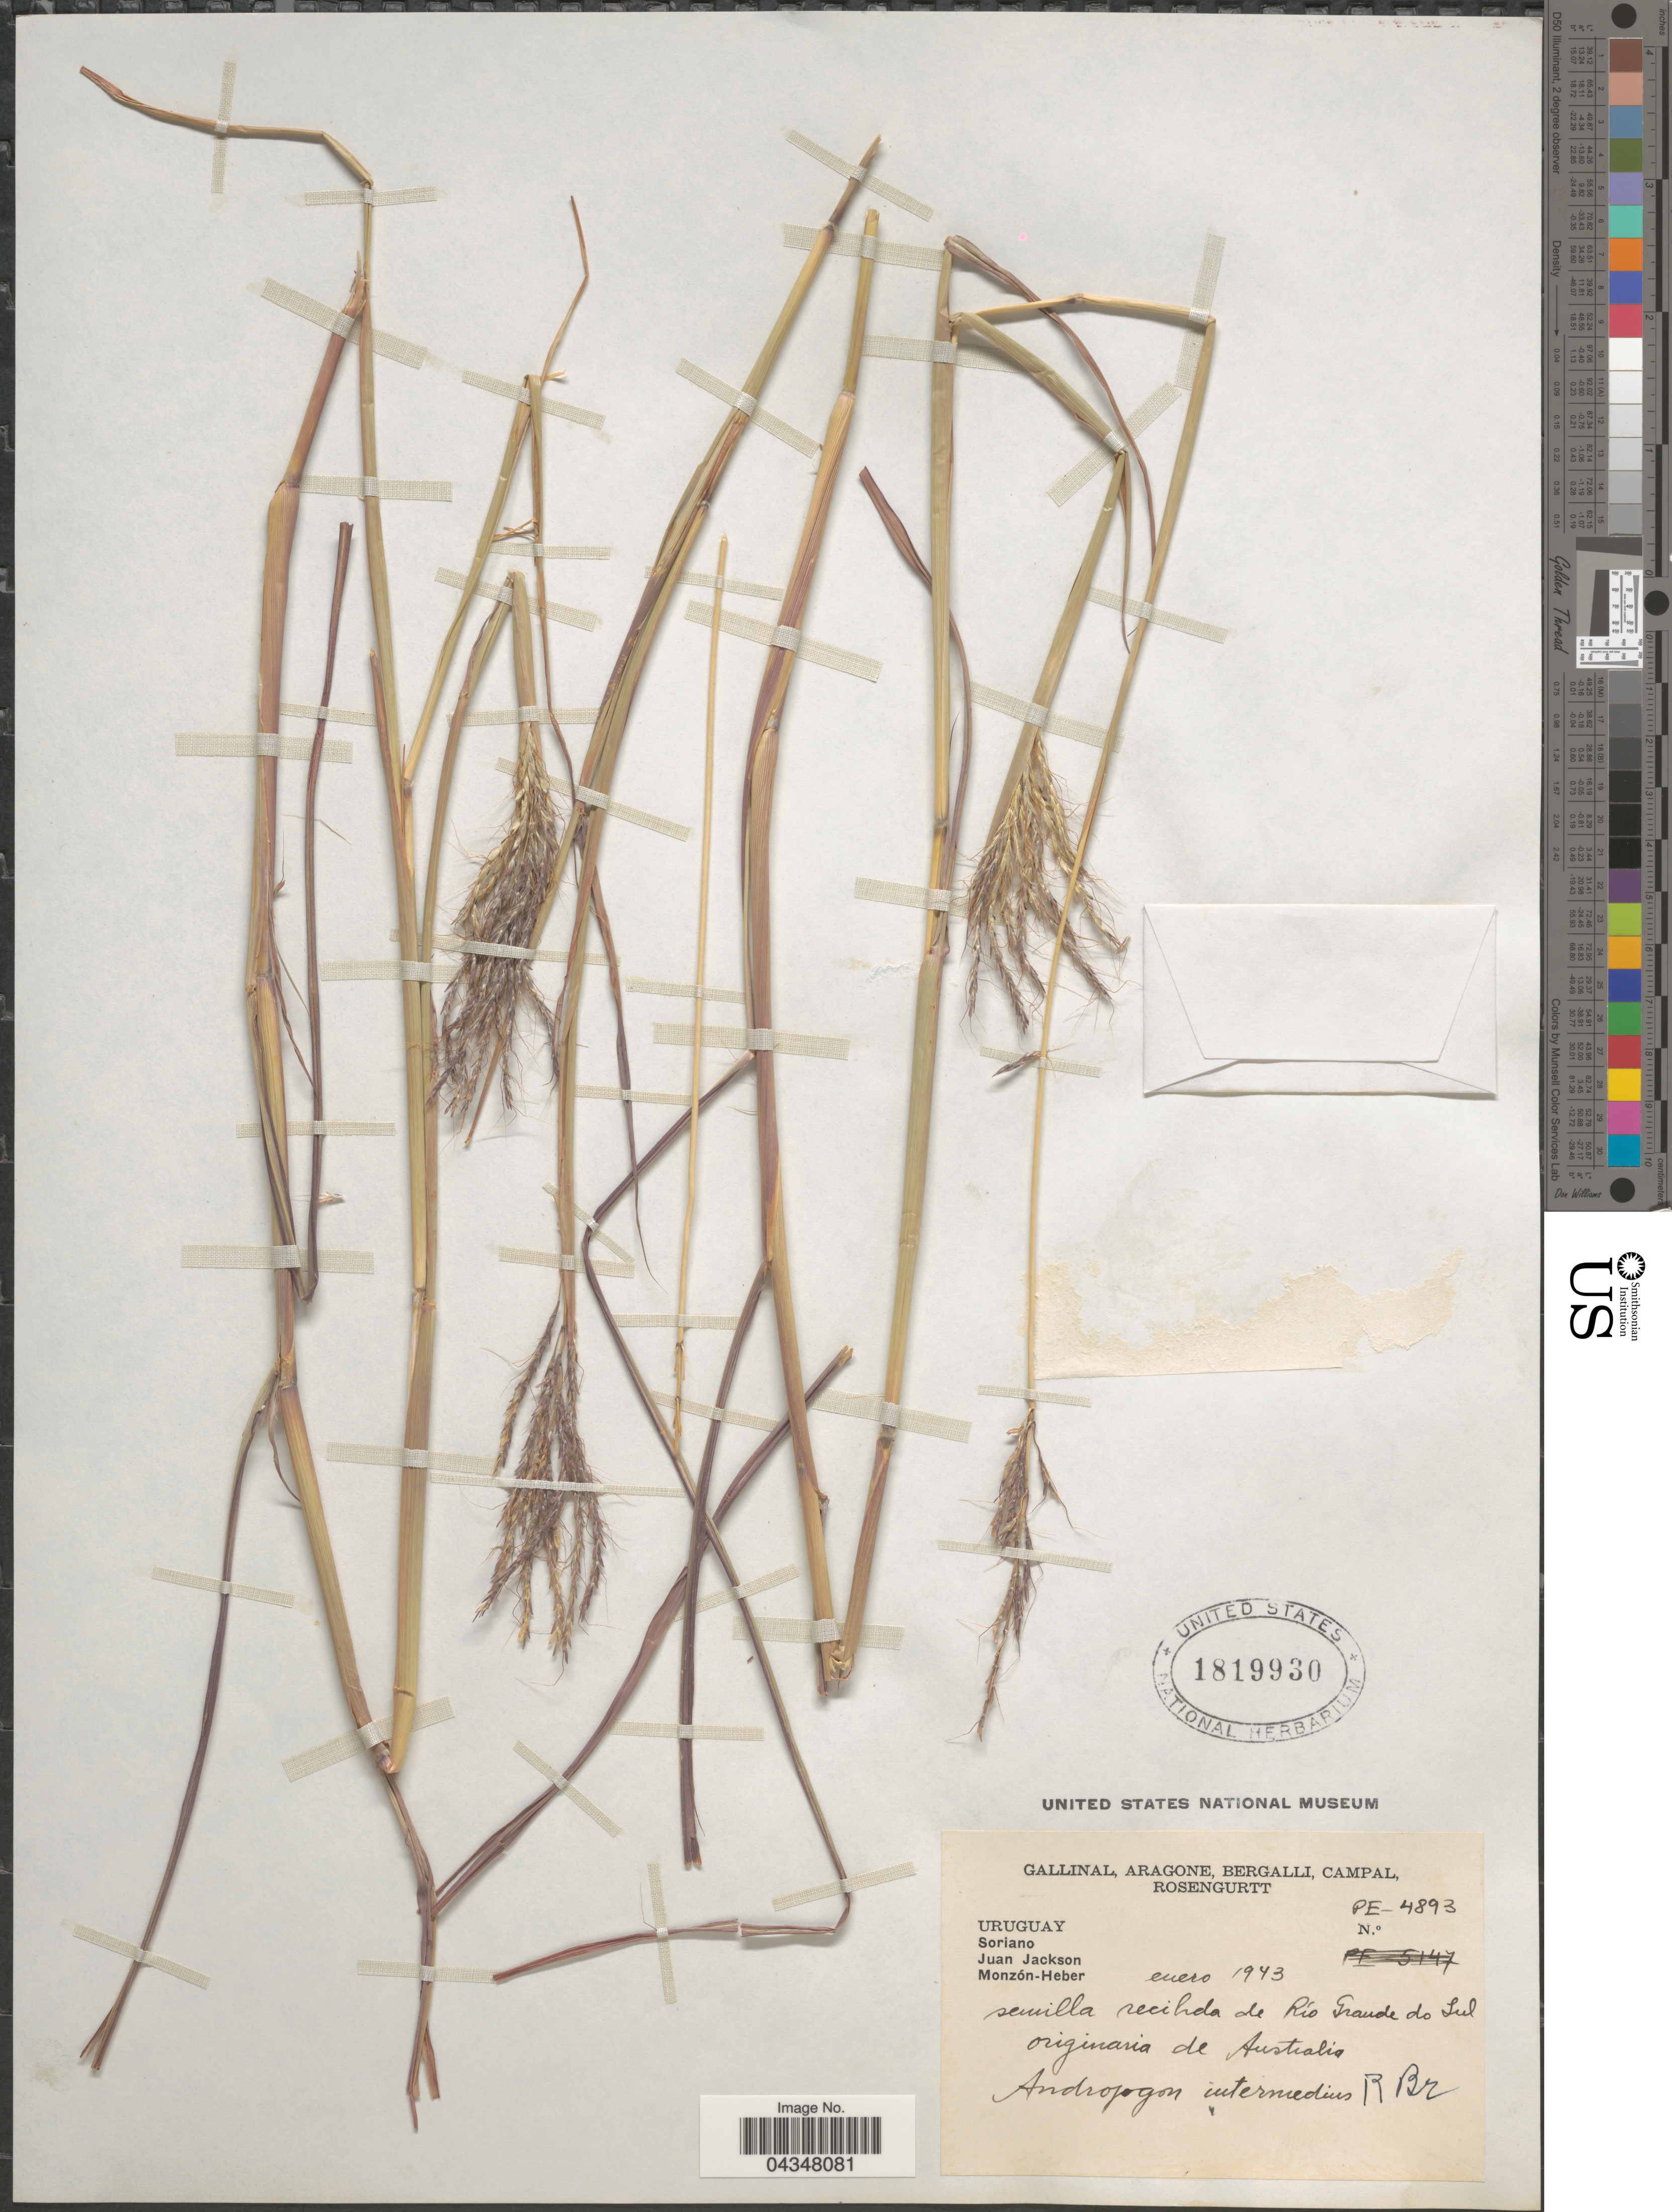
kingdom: Plantae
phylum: Tracheophyta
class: Liliopsida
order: Poales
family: Poaceae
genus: Bothriochloa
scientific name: Bothriochloa bladhii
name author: (Retz.) S.T. Blake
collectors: -. Gallinal, -- Aragone, -- Bergalli, -- Campal & Rosengurtt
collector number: PE-4893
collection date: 1943-01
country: Uruguay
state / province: Soriano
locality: Semilla recibida de Río Grande do Sul.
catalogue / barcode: US 1819930